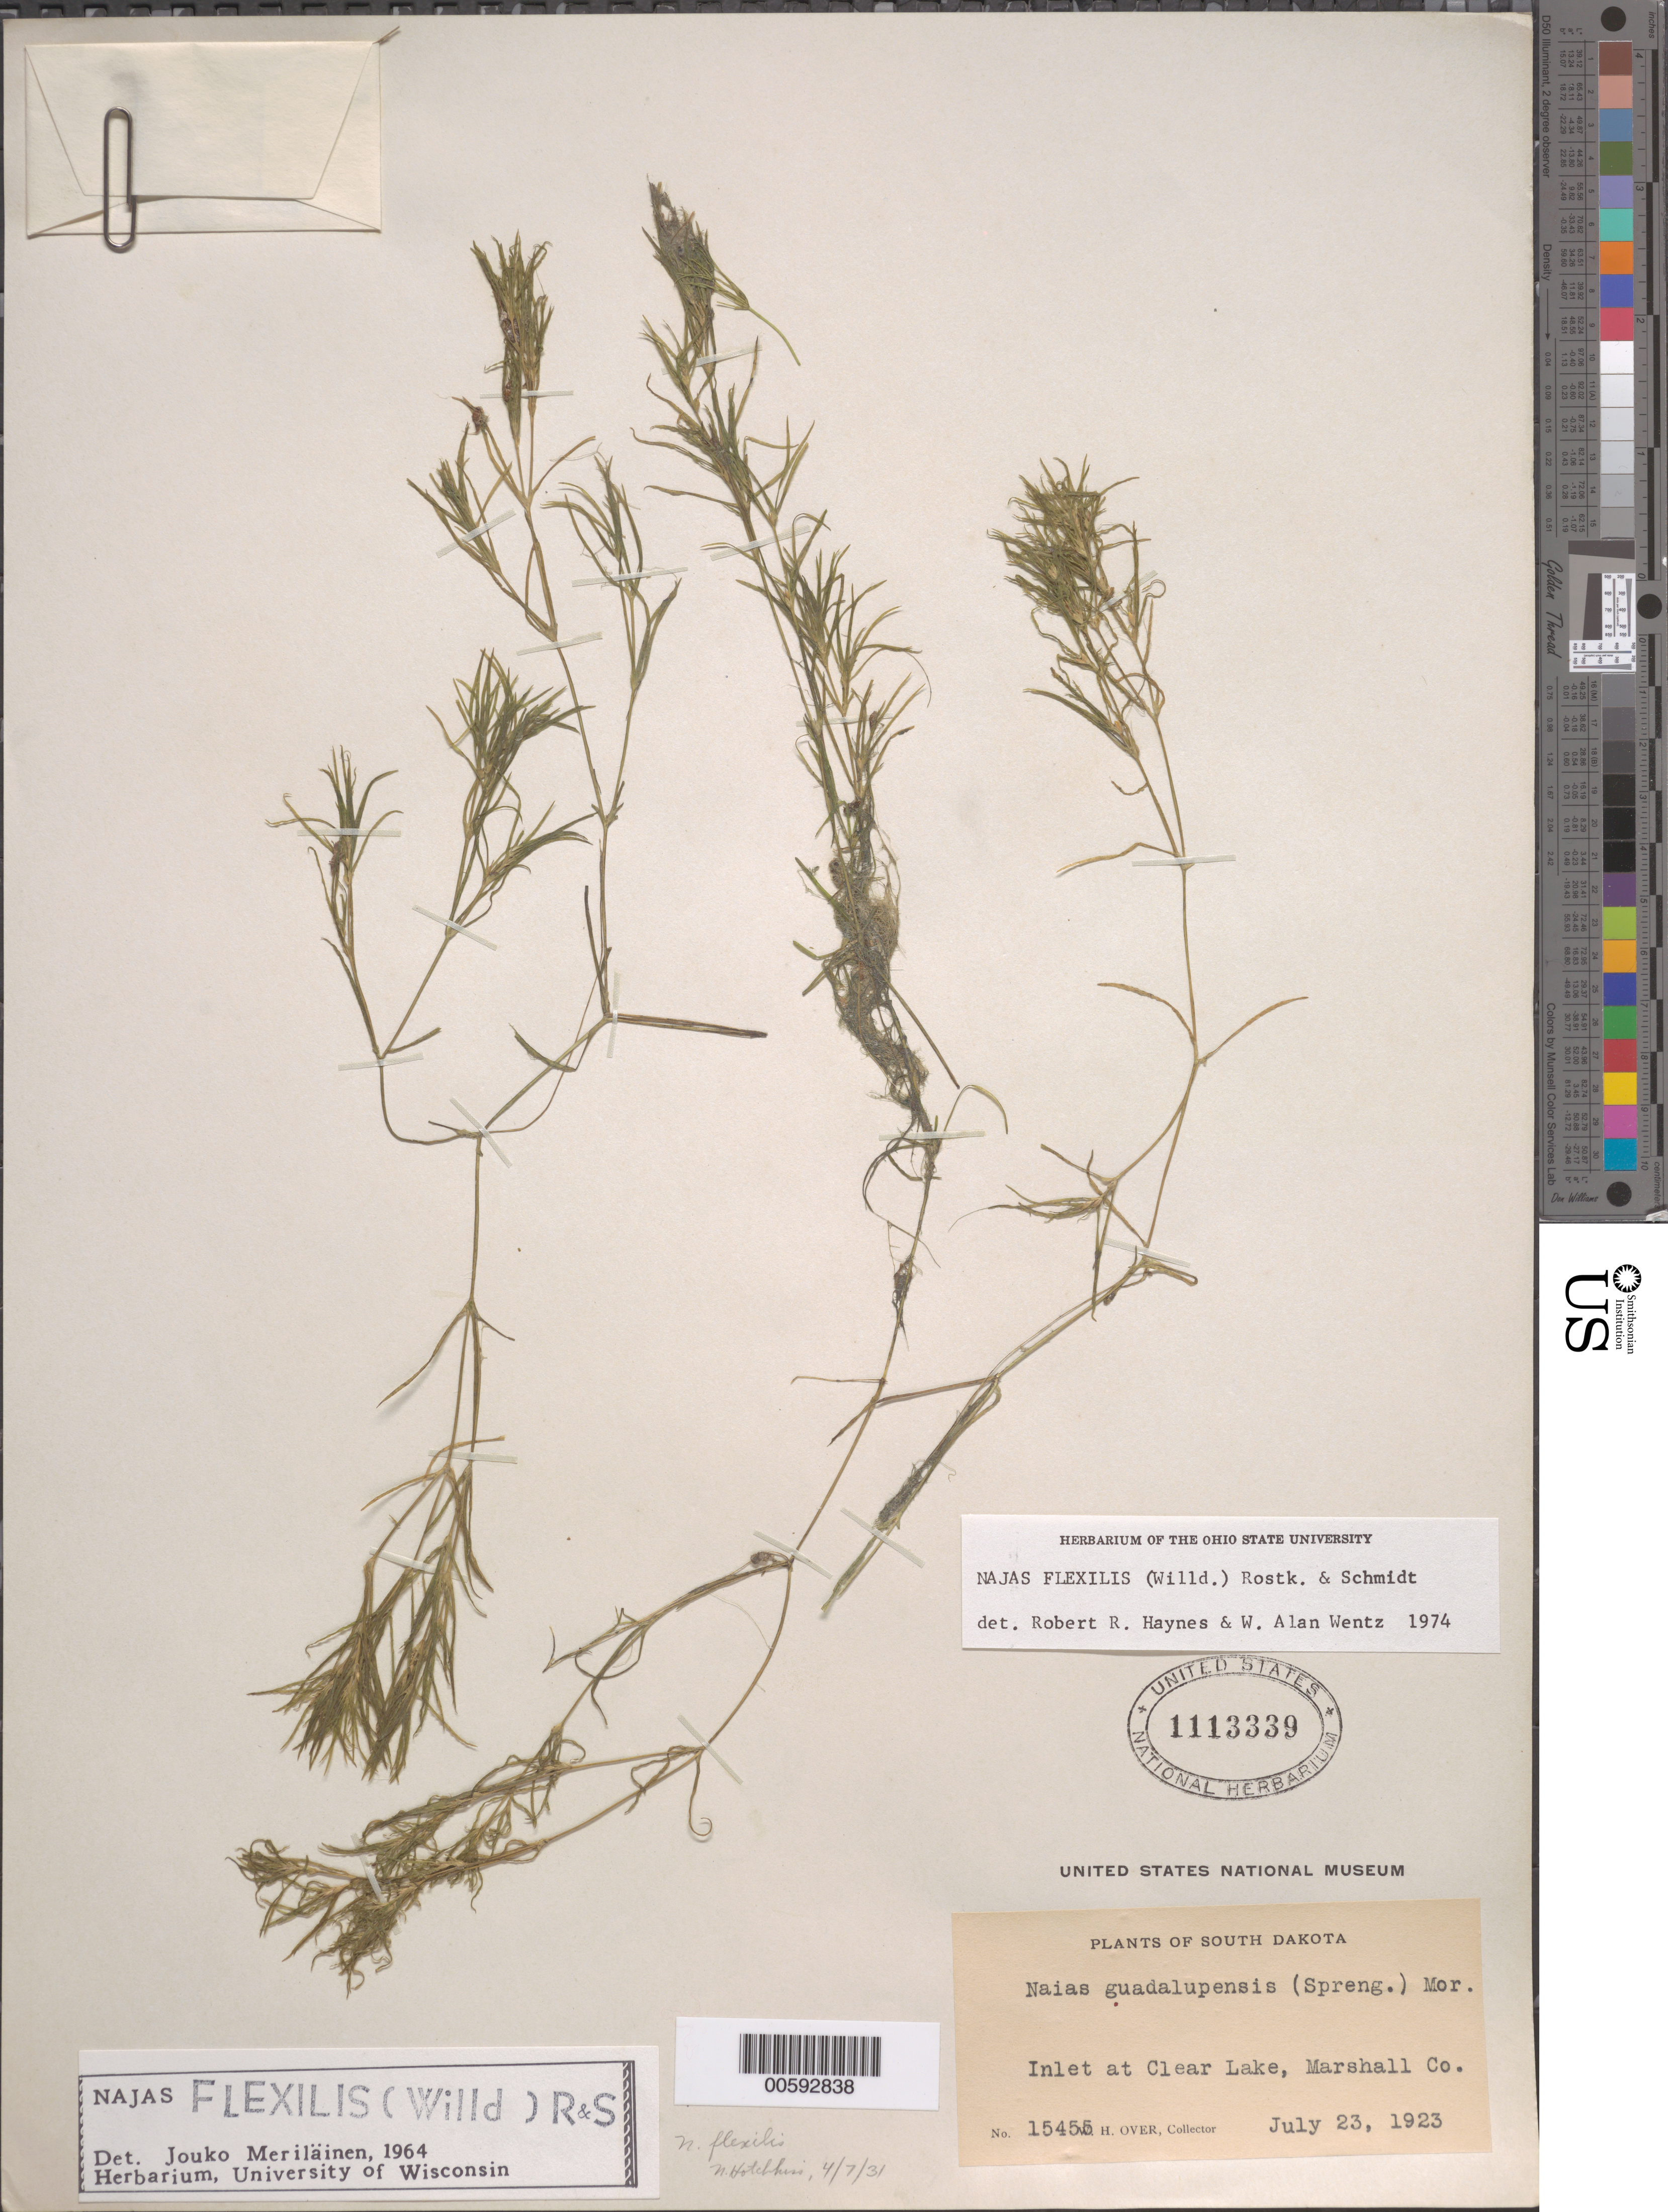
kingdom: Plantae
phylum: Tracheophyta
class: Liliopsida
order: Alismatales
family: Hydrocharitaceae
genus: Najas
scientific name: Najas flexilis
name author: (Willd.) Rostk. & Schmidt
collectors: W. Over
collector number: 15455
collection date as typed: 23 Jul 1923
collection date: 1923-07-23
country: United States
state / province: South Dakota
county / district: Marshall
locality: Clear Lake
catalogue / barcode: US 1113339